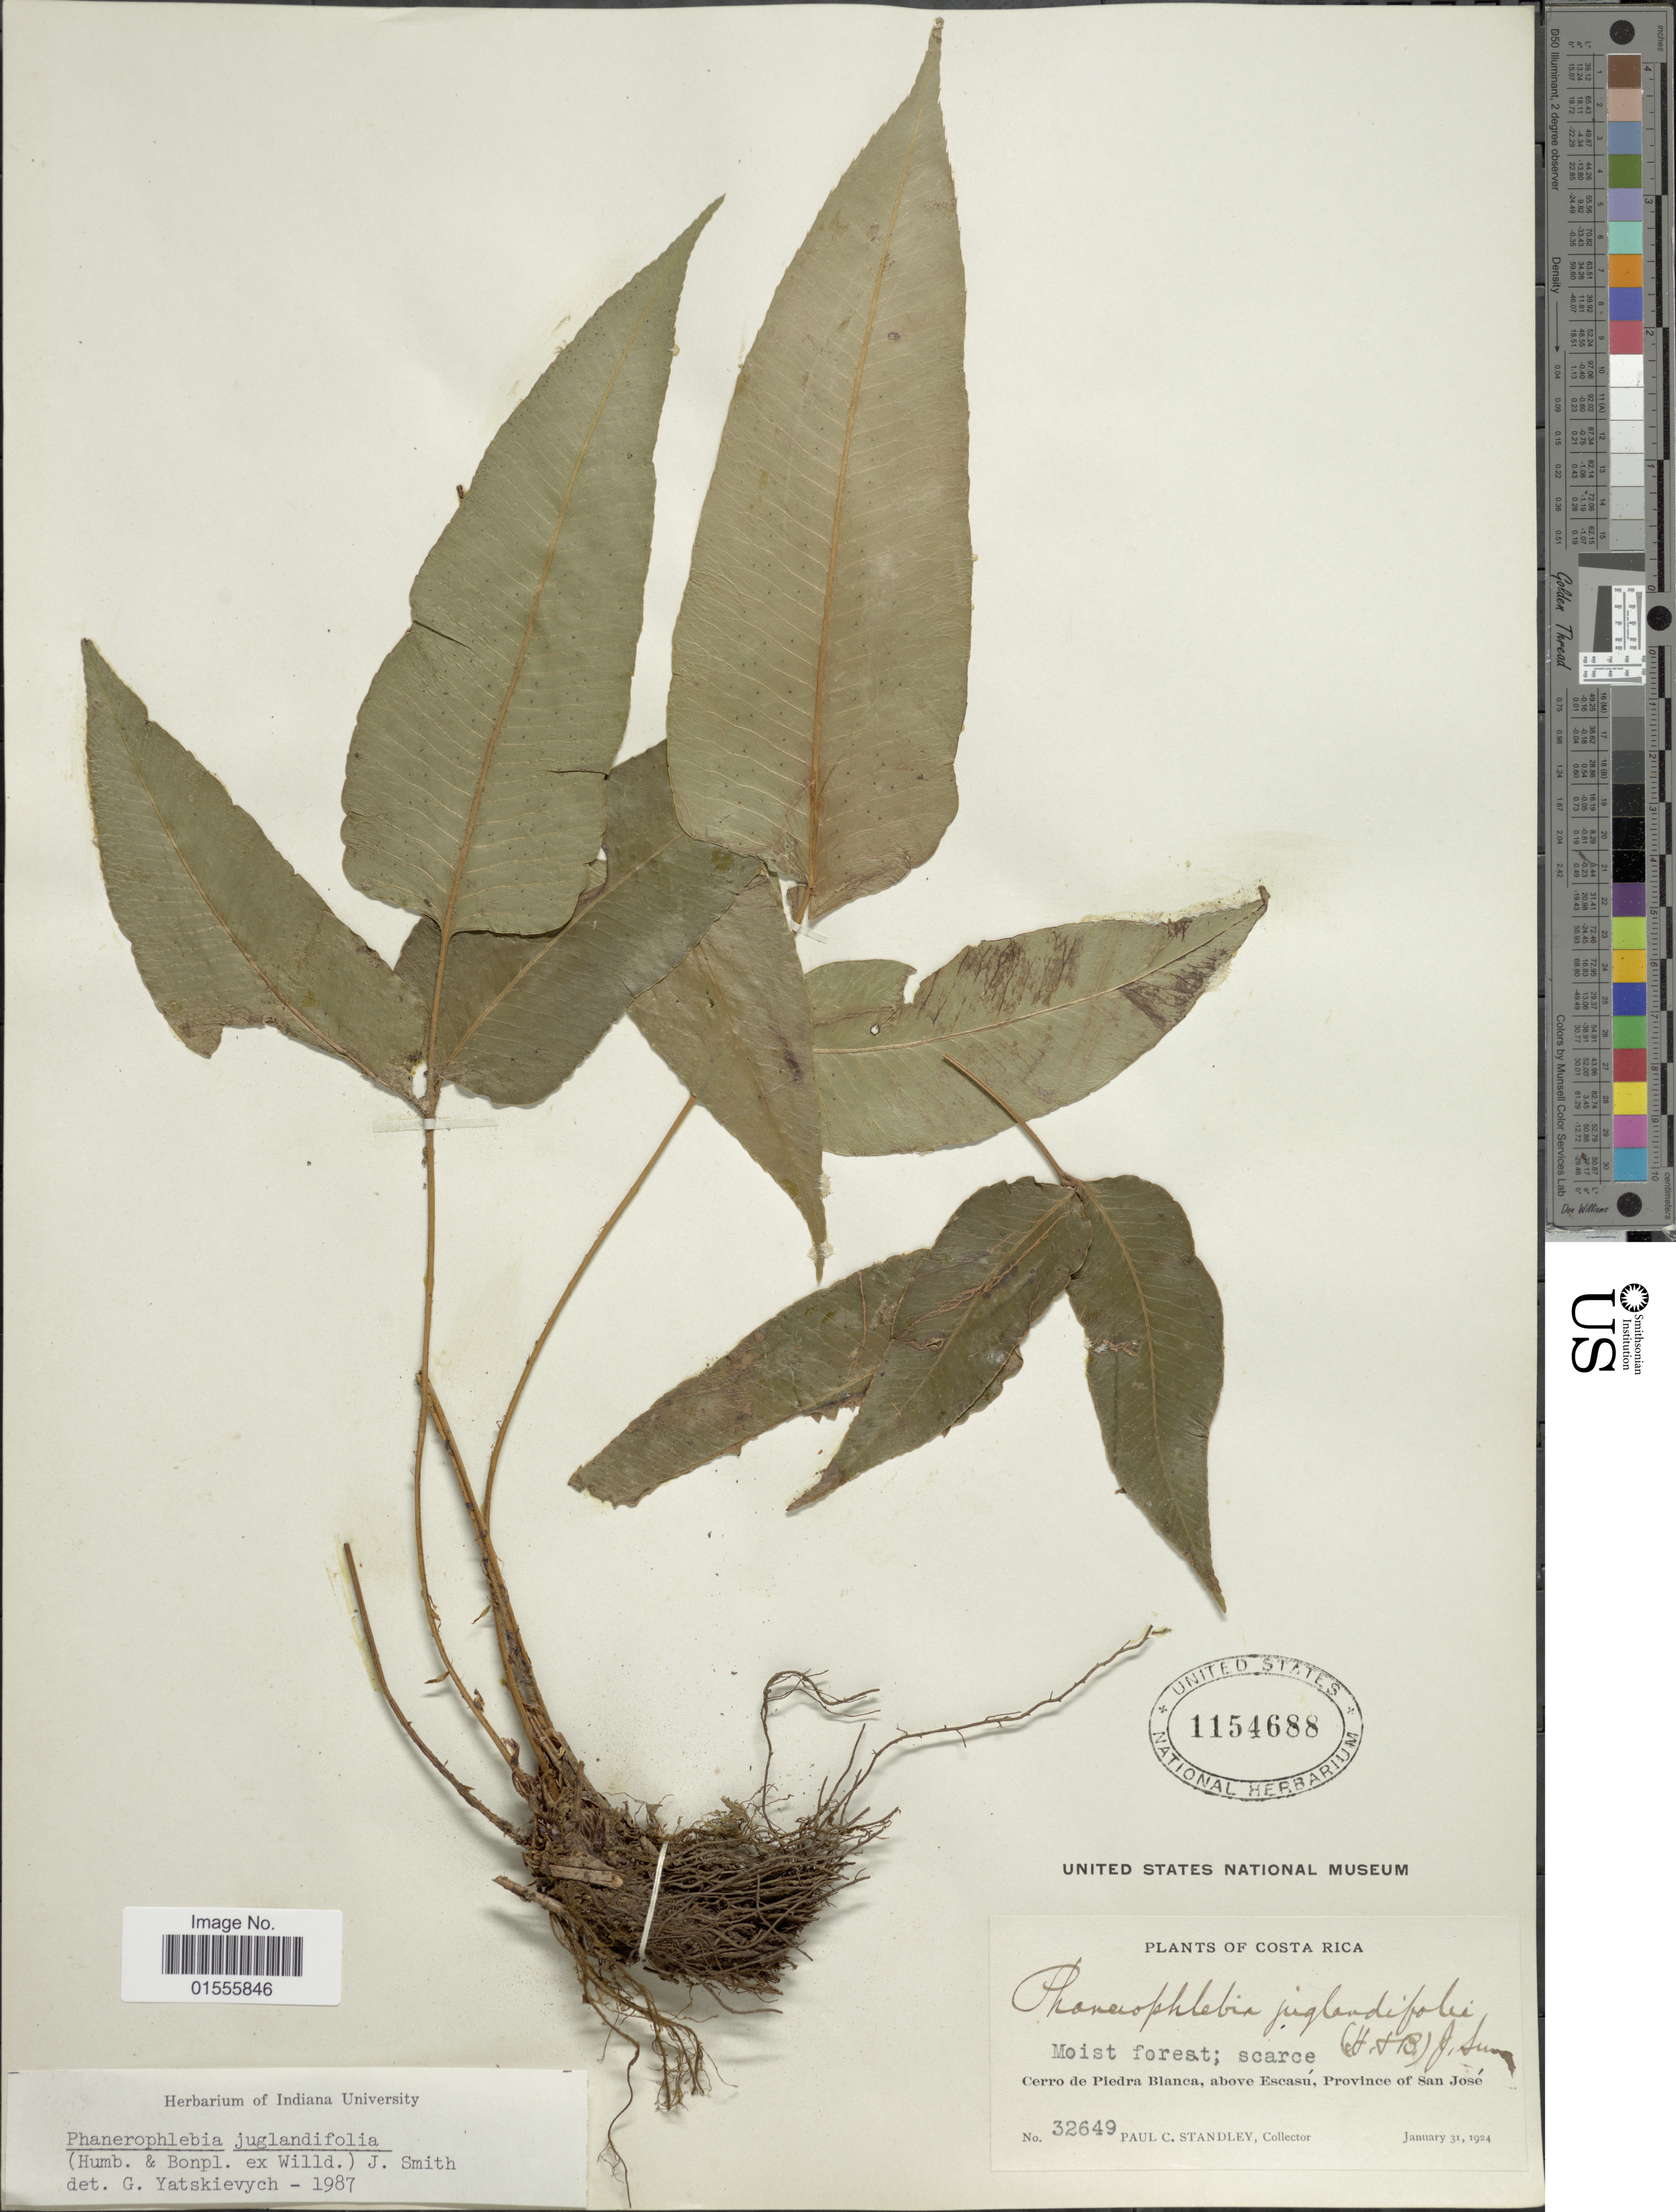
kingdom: Plantae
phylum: Tracheophyta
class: Polypodiopsida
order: Polypodiales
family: Dryopteridaceae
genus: Phanerophlebia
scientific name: Phanerophlebia juglandifolia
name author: (Willd.) J. Sm.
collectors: P. C. Standley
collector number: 32649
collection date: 1924-01-31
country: Costa Rica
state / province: San José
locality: Cerro de Piedra Blanca, above Escasú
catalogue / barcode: US 1154688